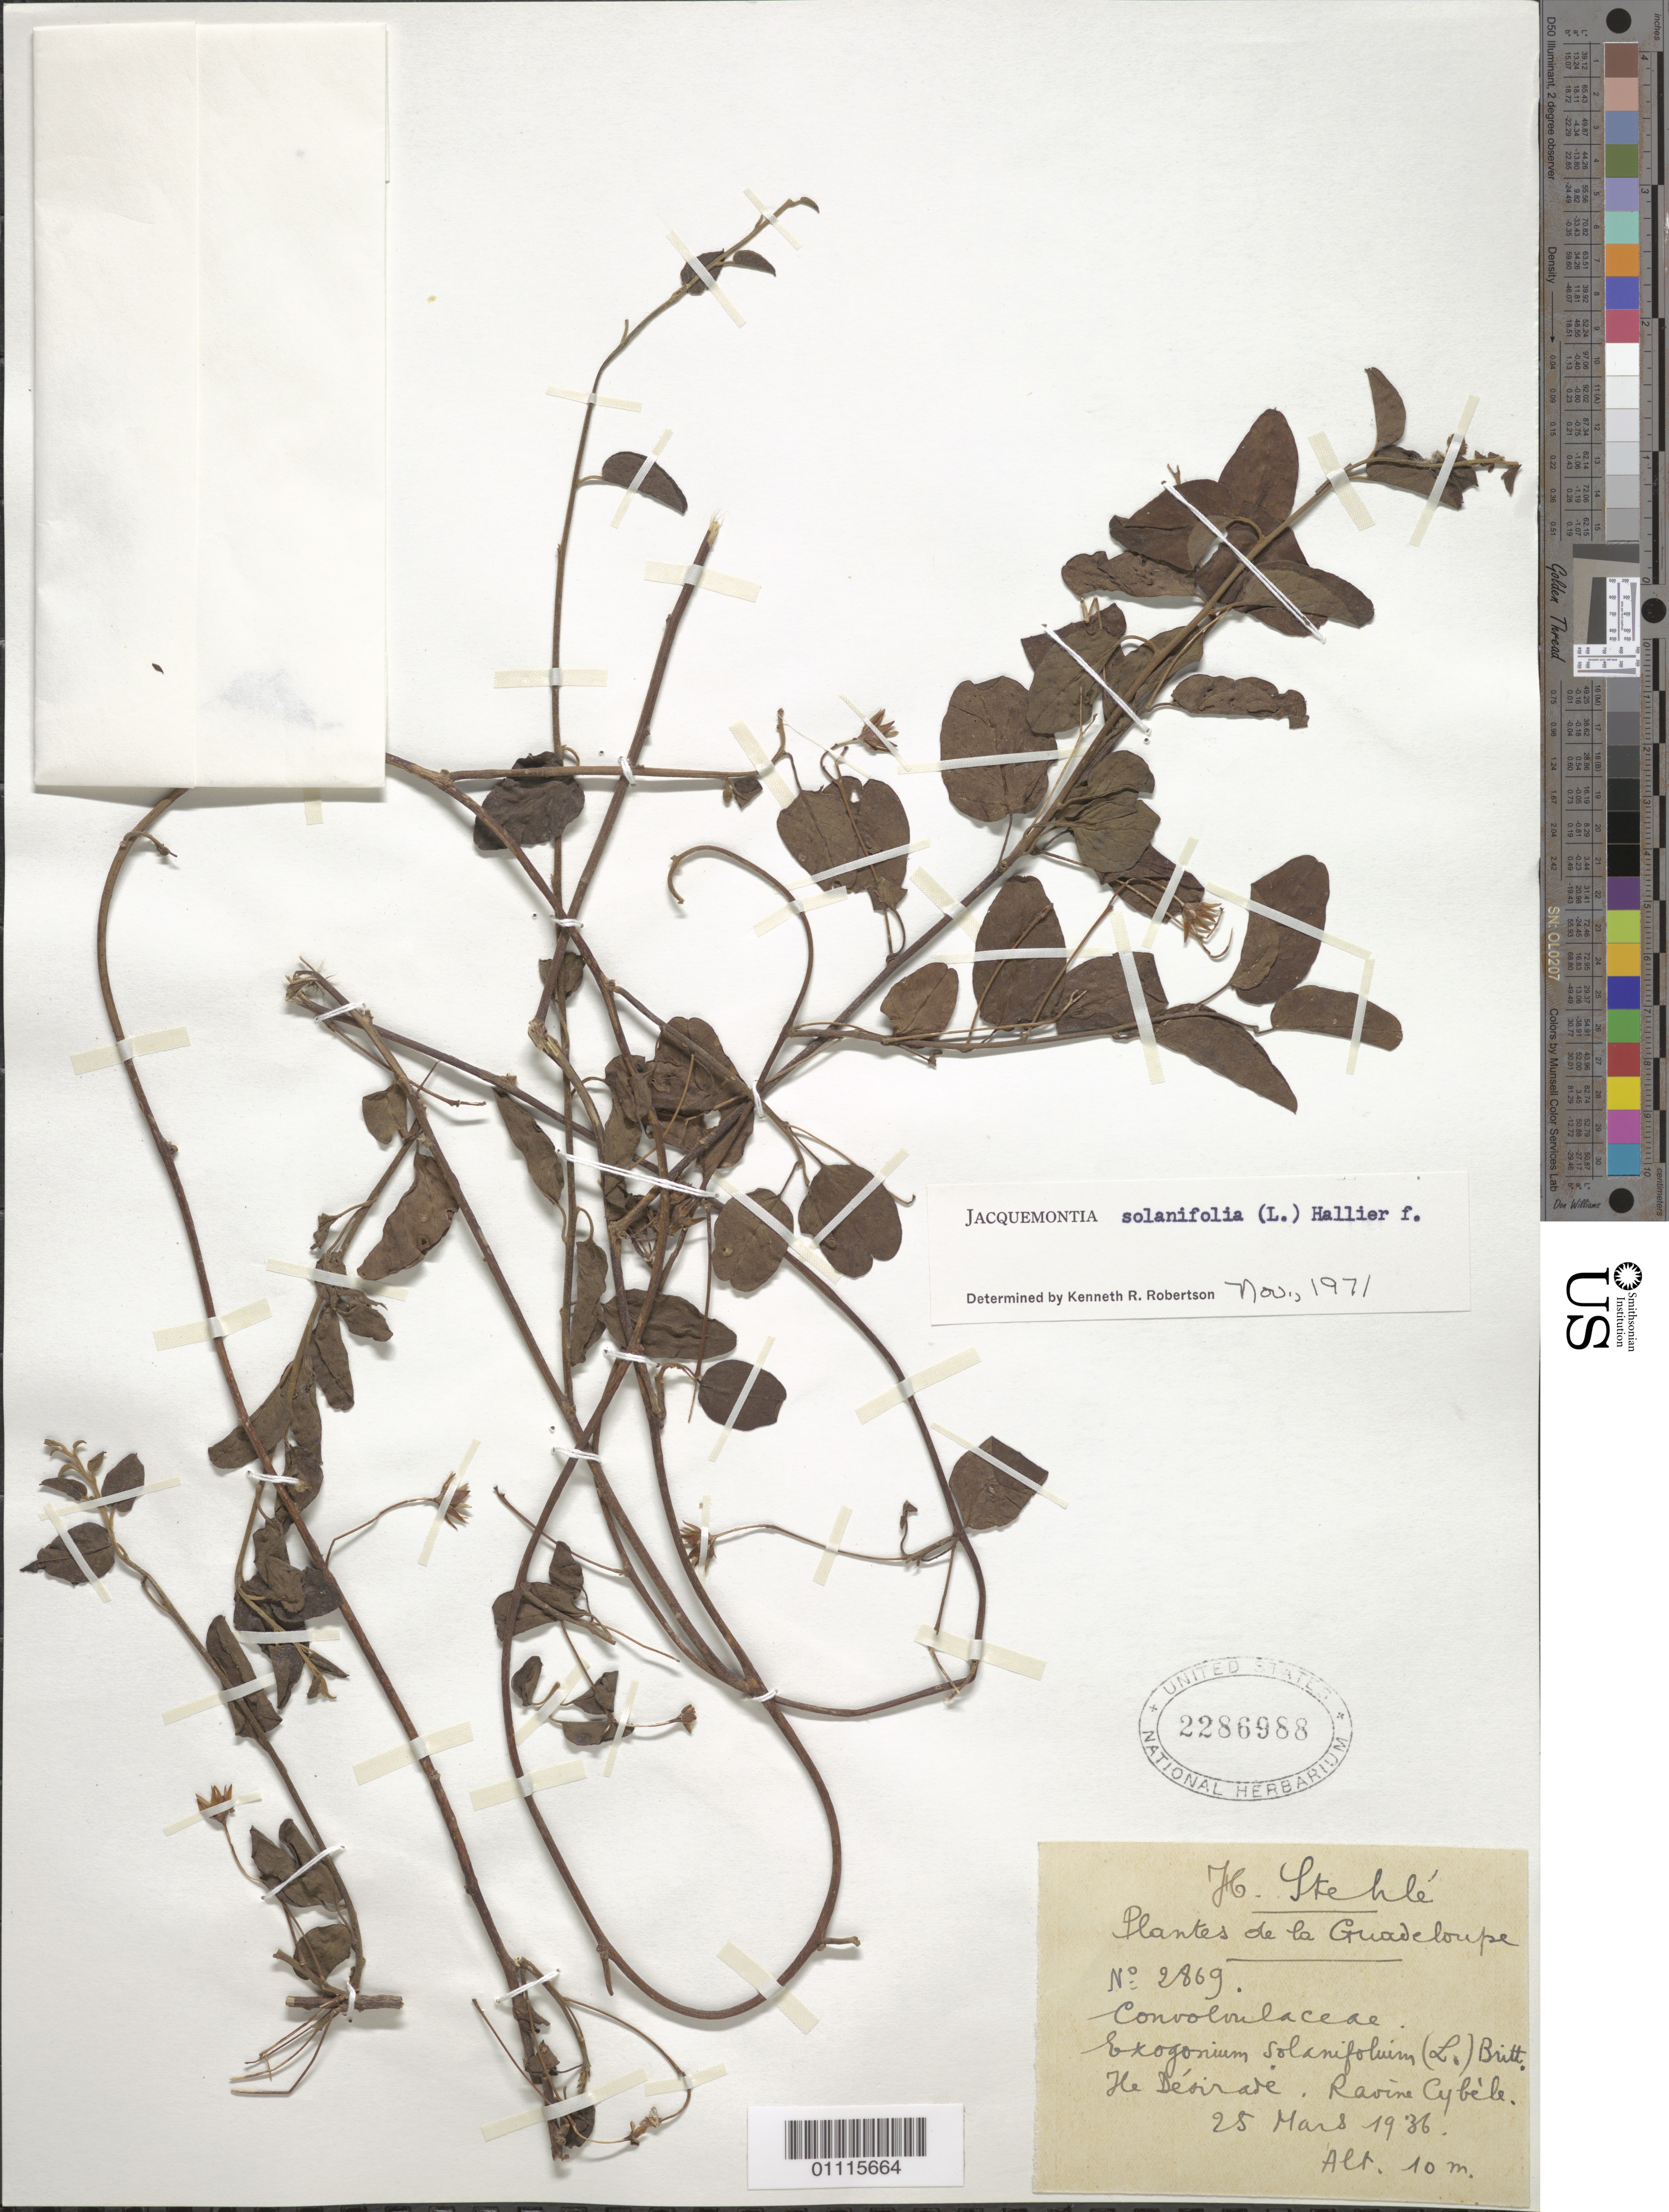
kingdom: Plantae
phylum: Tracheophyta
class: Magnoliopsida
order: Solanales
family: Convolvulaceae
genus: Jacquemontia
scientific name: Jacquemontia solanifolia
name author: (L.) Hallier f.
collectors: H. Stehlé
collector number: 2869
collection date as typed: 25 Mar 1936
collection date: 1936-03-25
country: Guadeloupe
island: La Désirade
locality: Ravine Cybele.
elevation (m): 10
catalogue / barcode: US 2286988